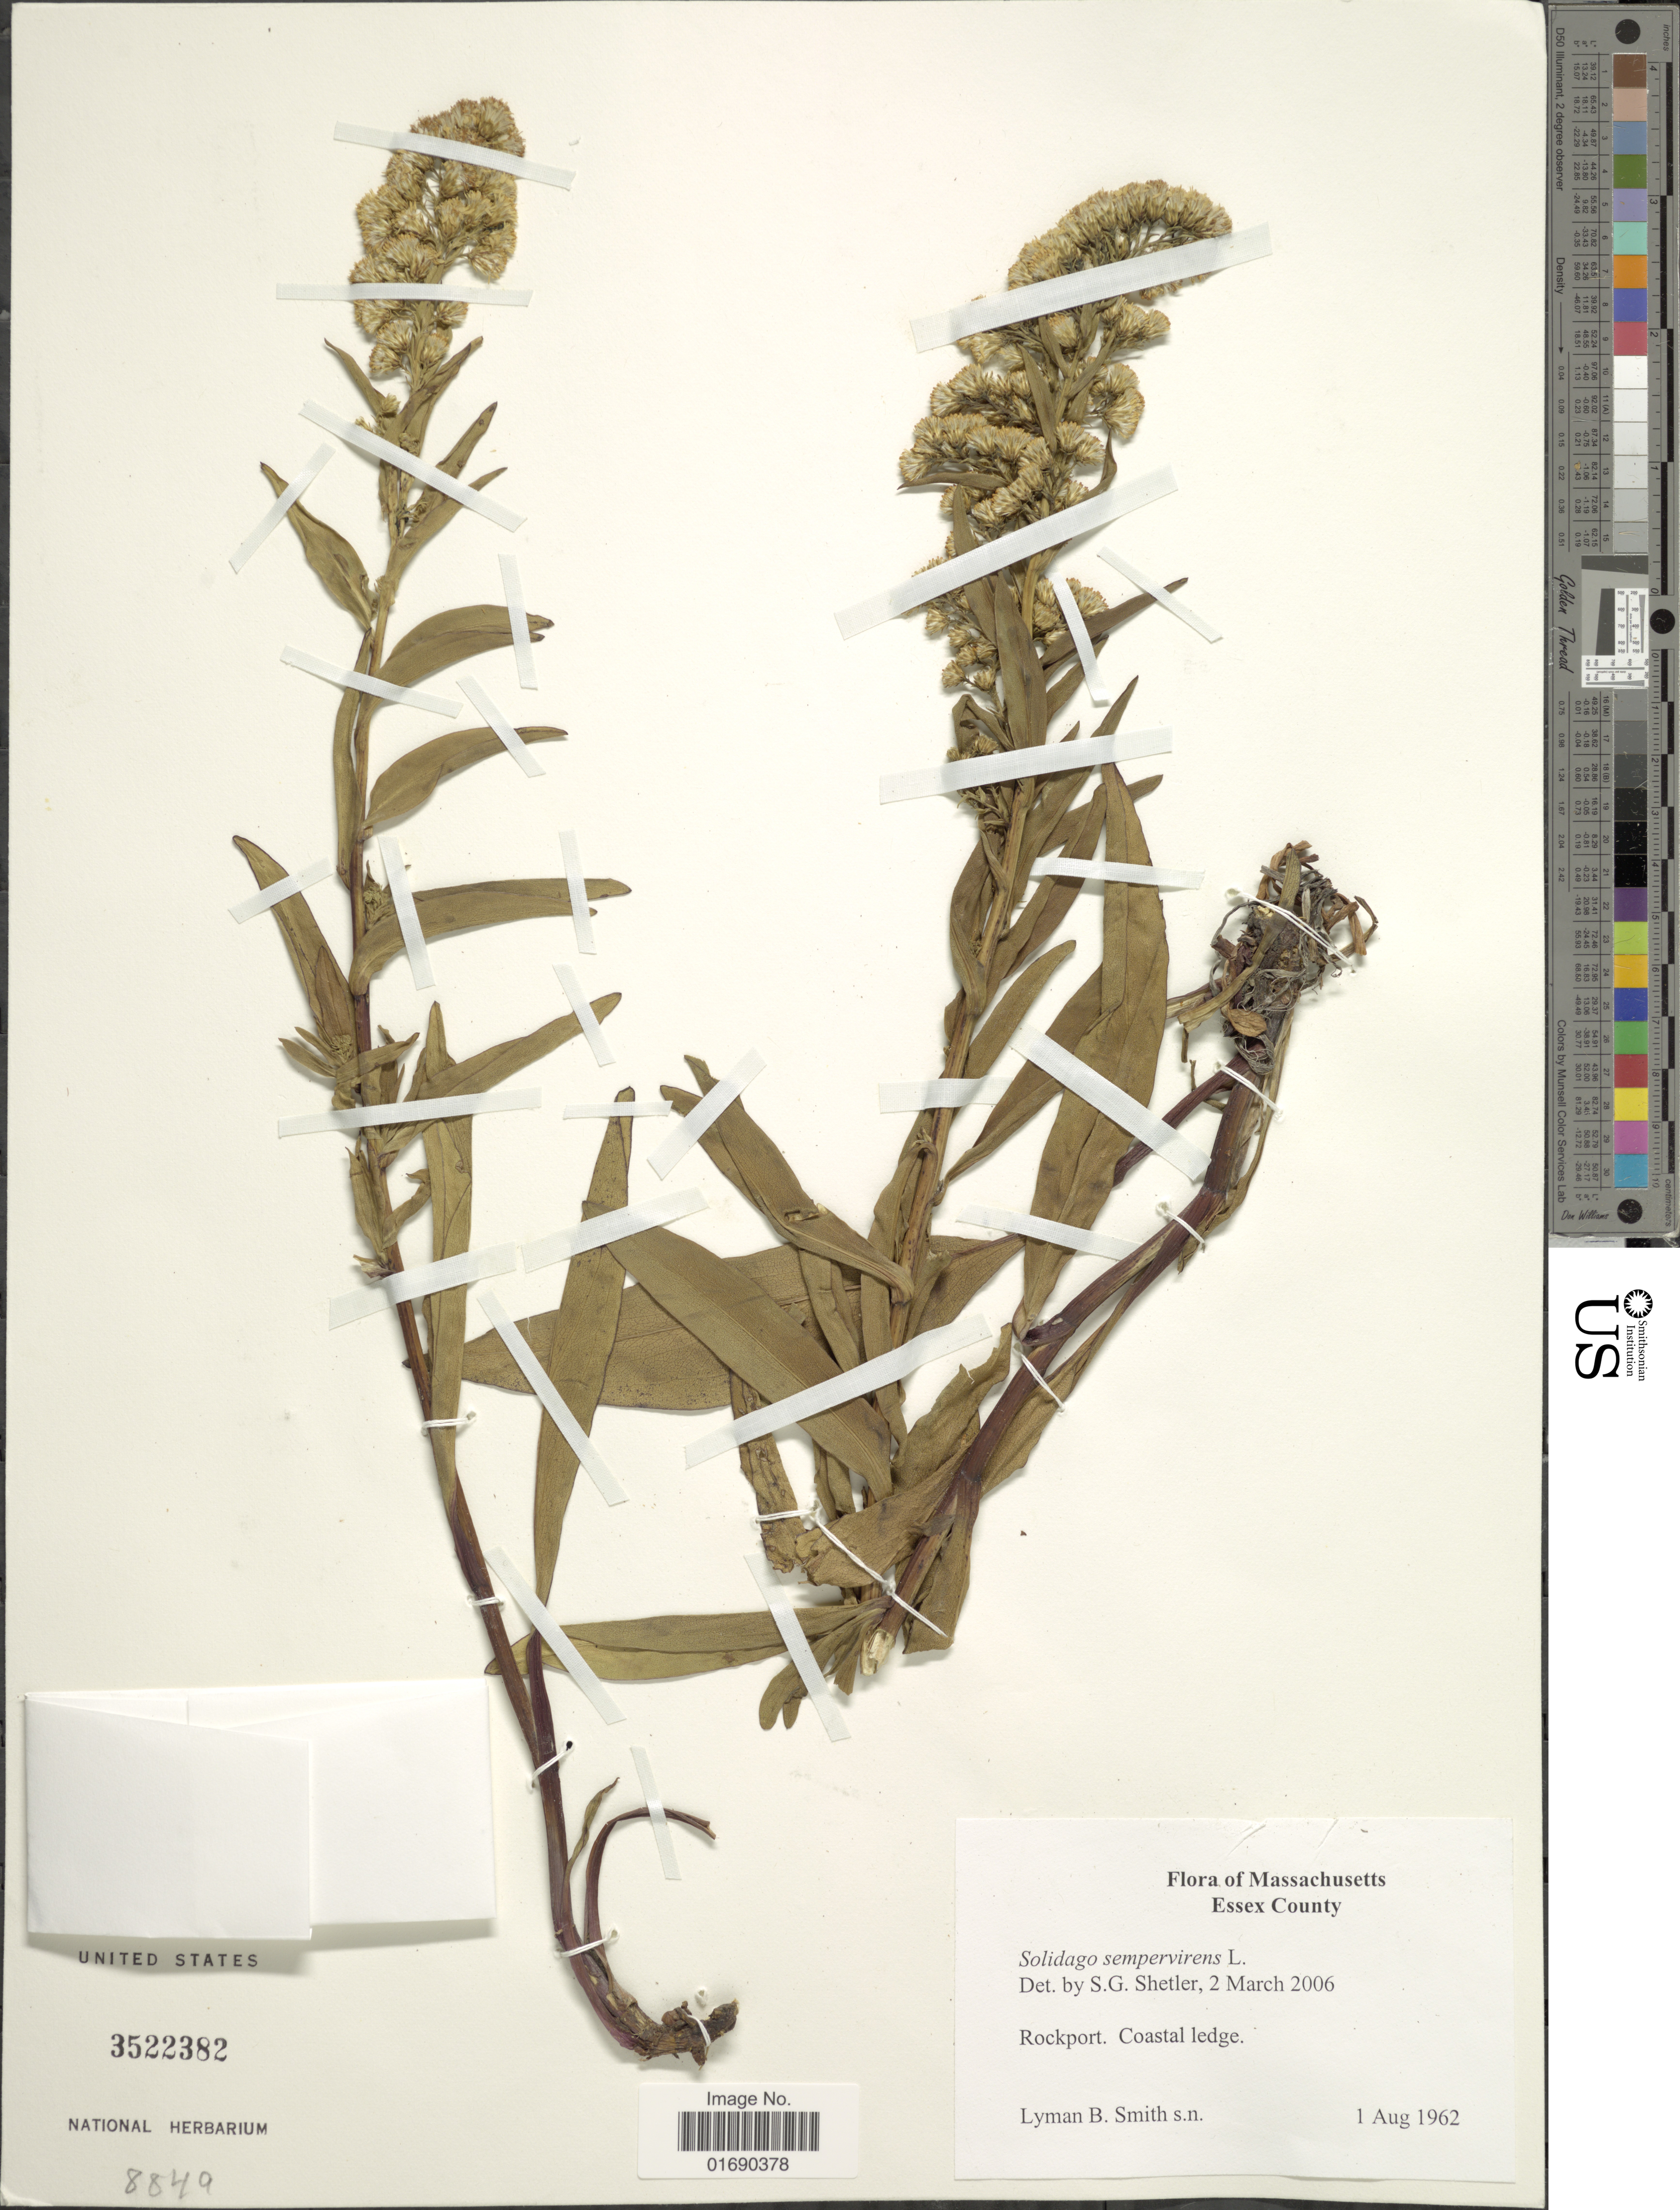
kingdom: Plantae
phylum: Tracheophyta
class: Magnoliopsida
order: Asterales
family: Asteraceae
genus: Solidago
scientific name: Solidago sempervirens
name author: L.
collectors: L. Smith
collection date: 1962-08-01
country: United States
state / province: Massachusetts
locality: Essex County, Rockport. Coastal ledge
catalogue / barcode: US 3522382